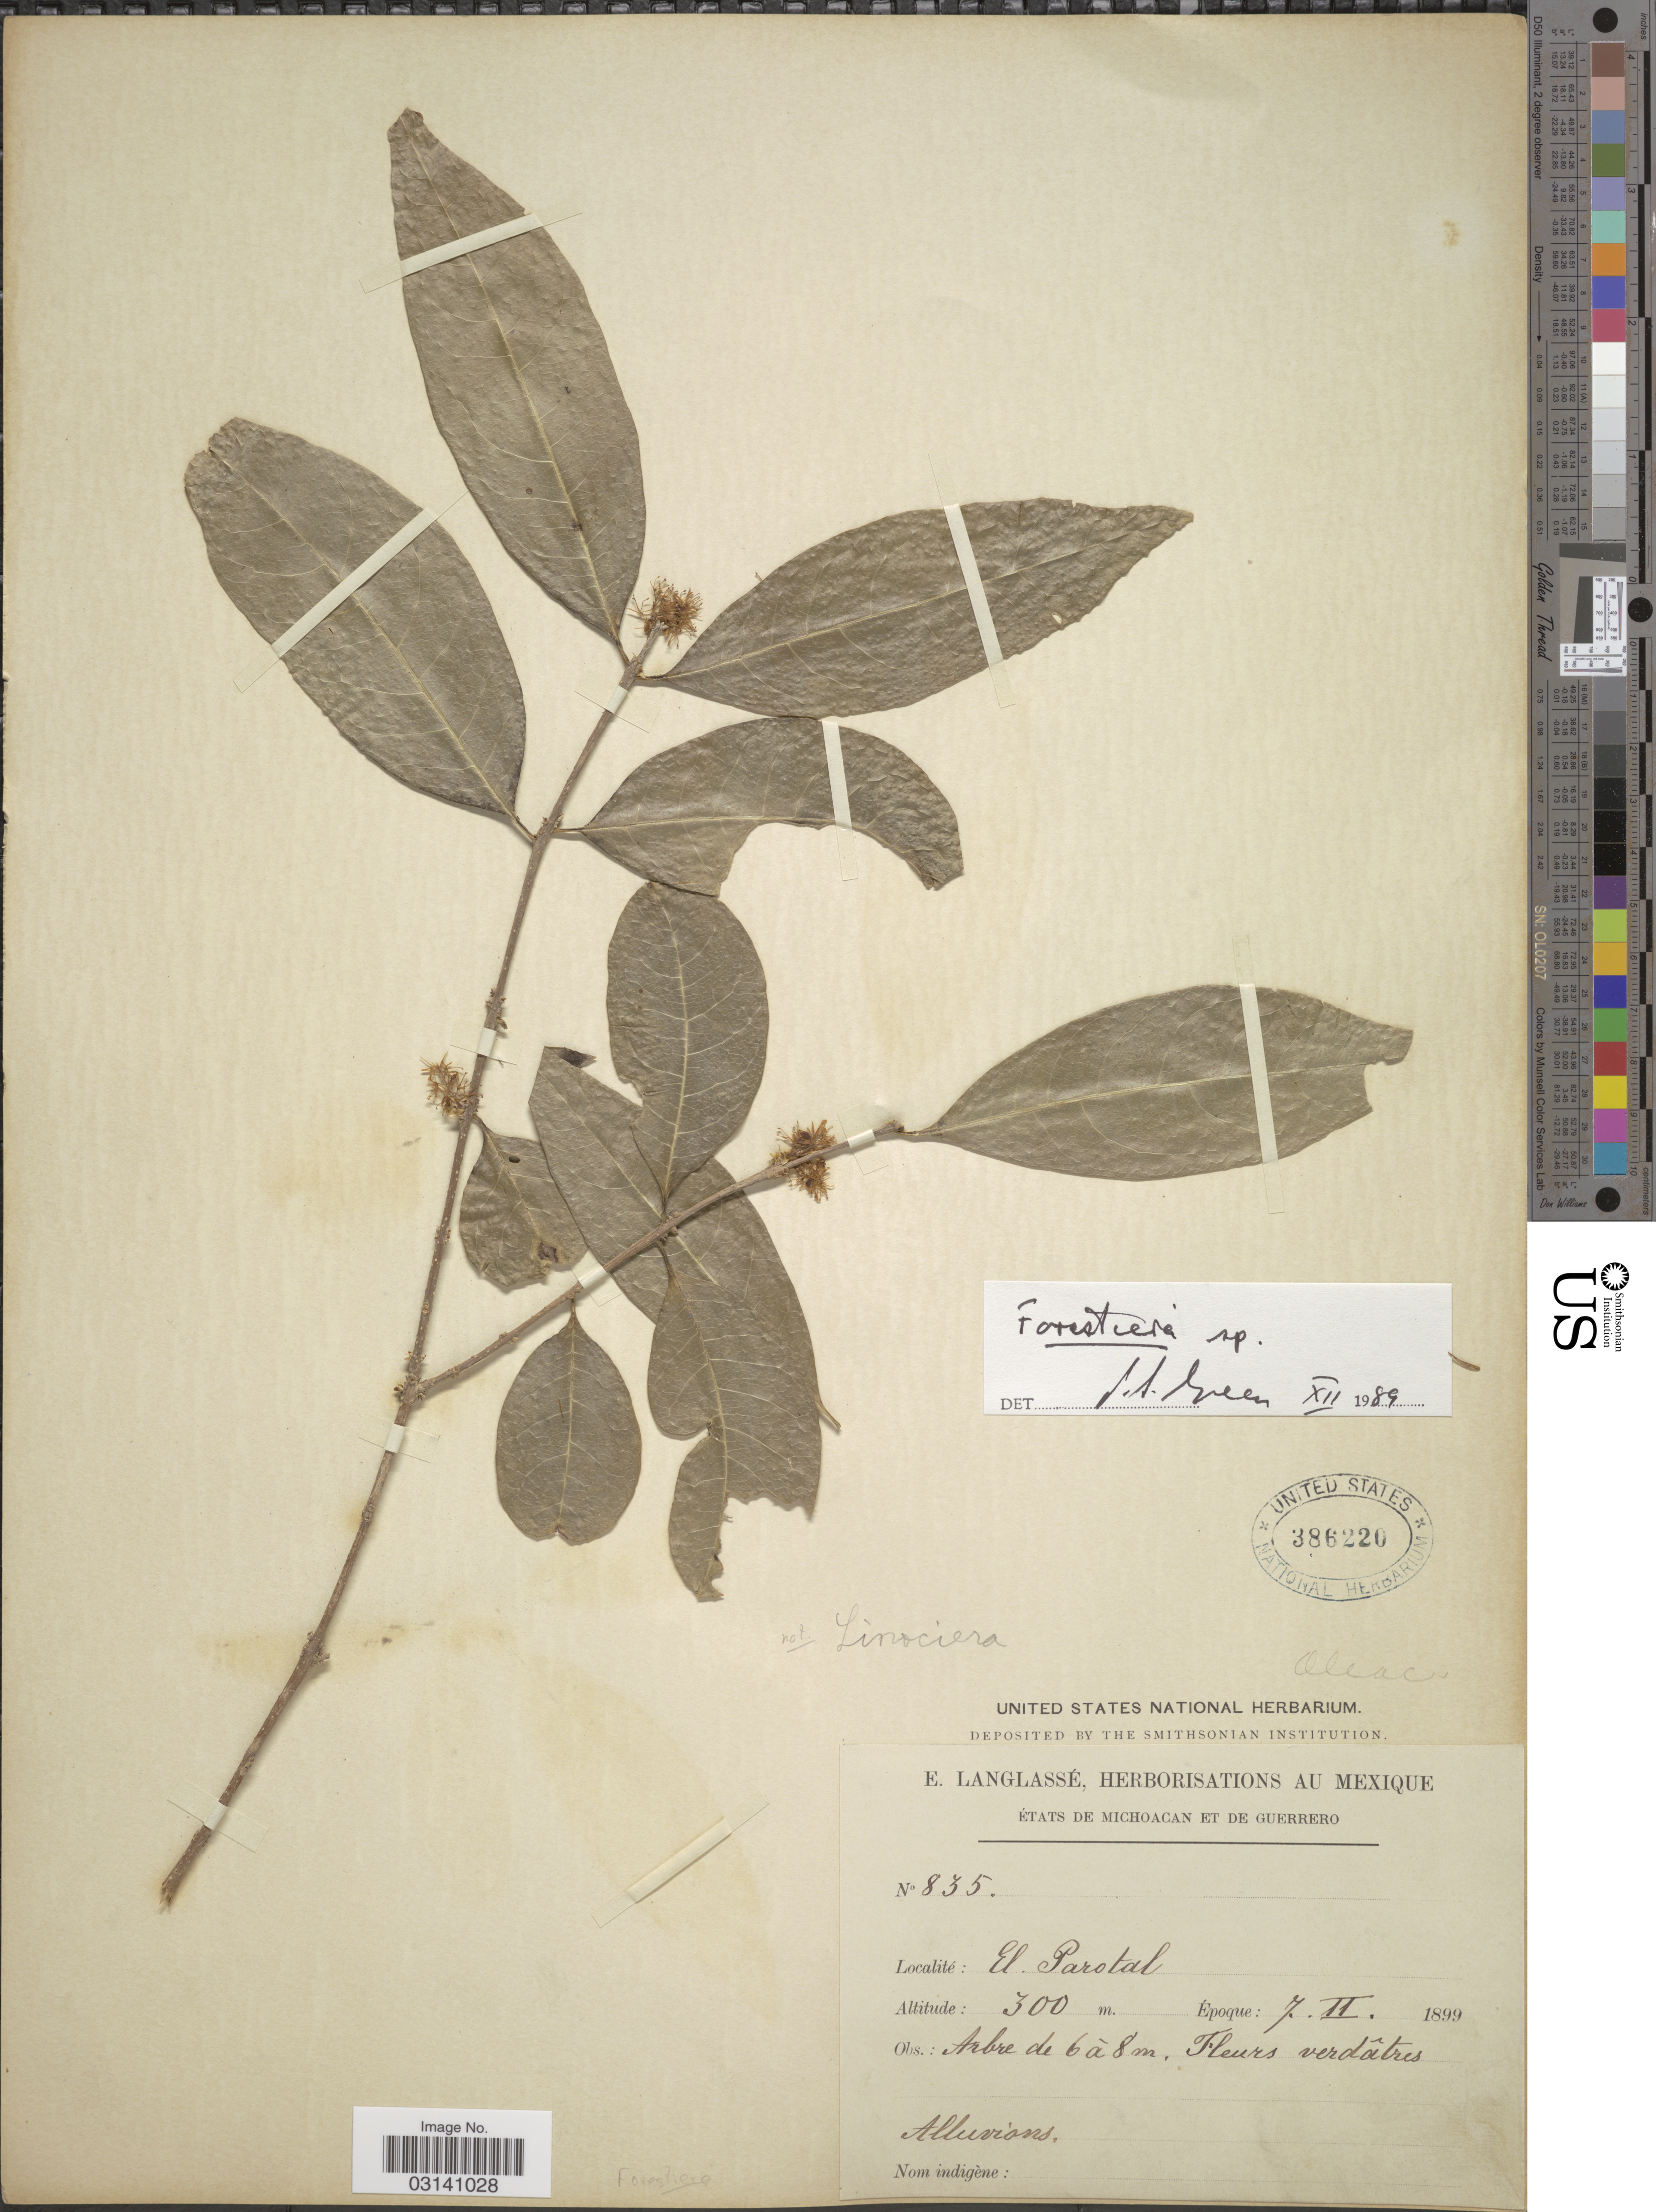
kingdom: Plantae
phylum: Tracheophyta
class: Magnoliopsida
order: Lamiales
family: Oleaceae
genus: Forestiera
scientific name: Forestiera sp.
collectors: E. Langlassé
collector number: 835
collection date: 1899-02-07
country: Mexico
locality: El Parotal.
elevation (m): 300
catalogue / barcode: US 386220